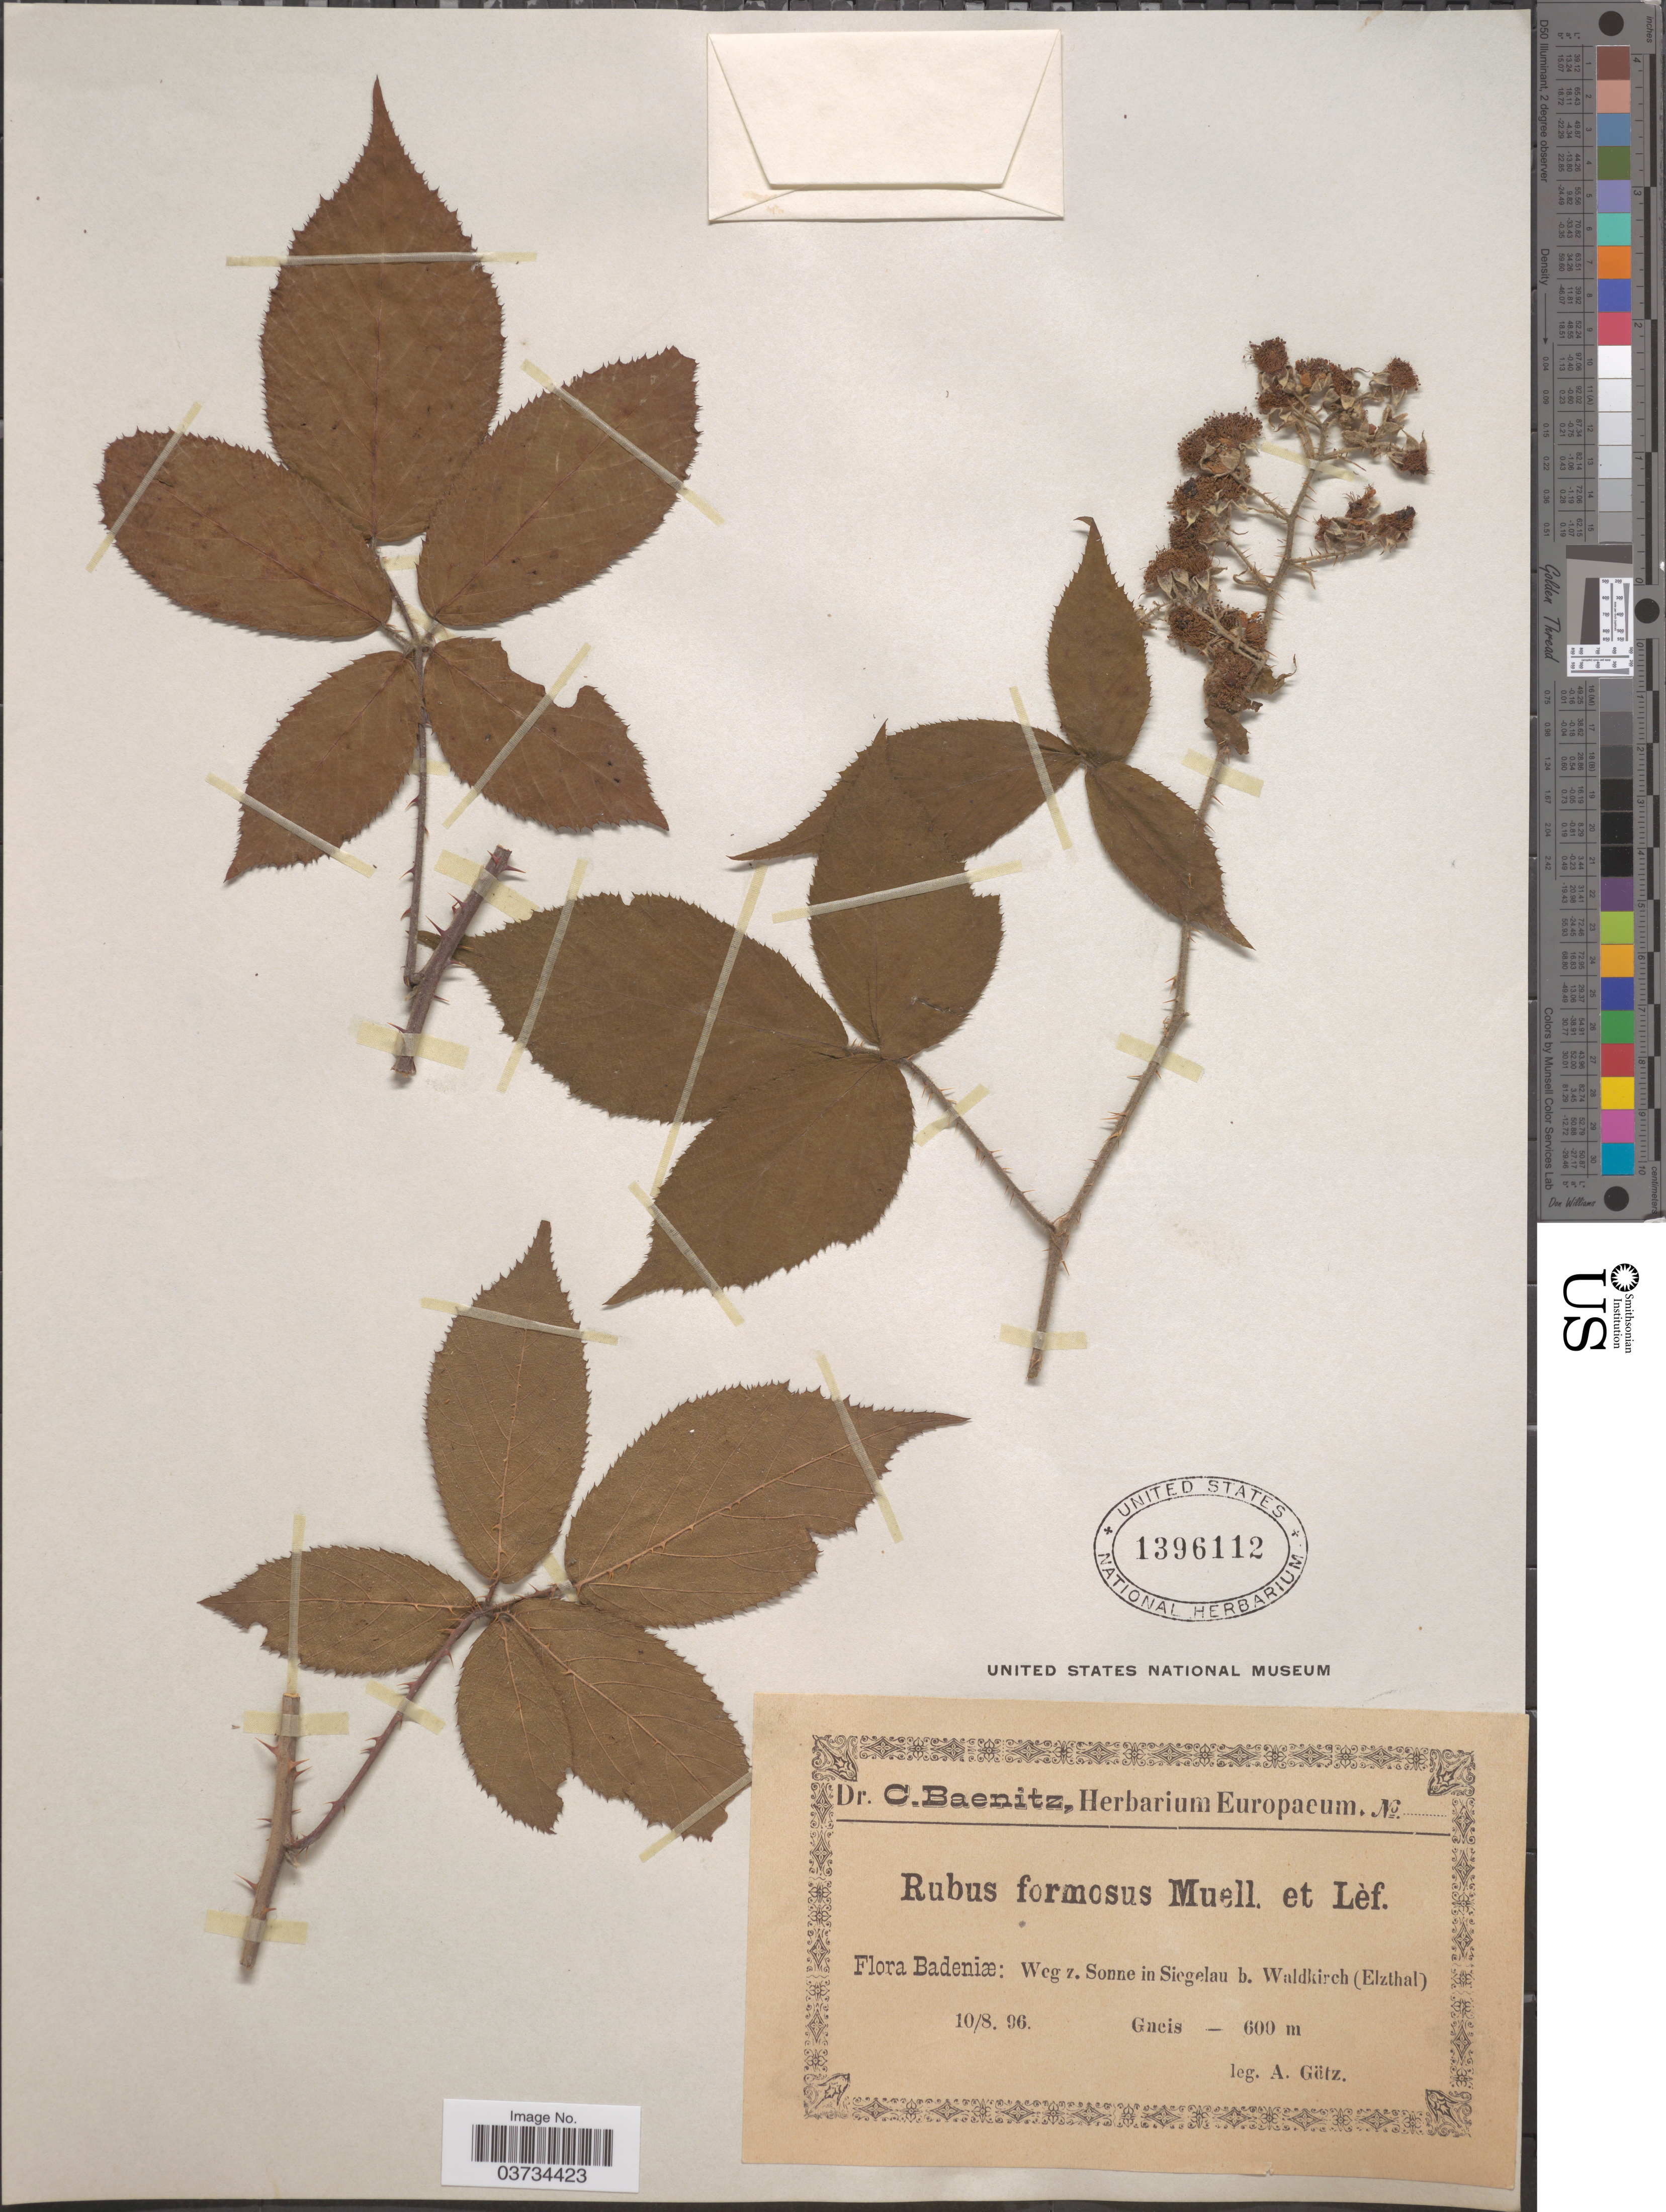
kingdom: Plantae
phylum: Tracheophyta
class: Magnoliopsida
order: Rosales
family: Rosaceae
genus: Rubus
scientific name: Rubus formosus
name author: P.J. Müll. & Lefèvre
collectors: A. Götz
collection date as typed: Transcribed d/m/y: 10/8/96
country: Germany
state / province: Baden-Württemberg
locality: Badeniae: Weg z. Sonne in Siegelau b. Waldkirch (Elzthal). Gneis.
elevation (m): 600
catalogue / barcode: US 1396112